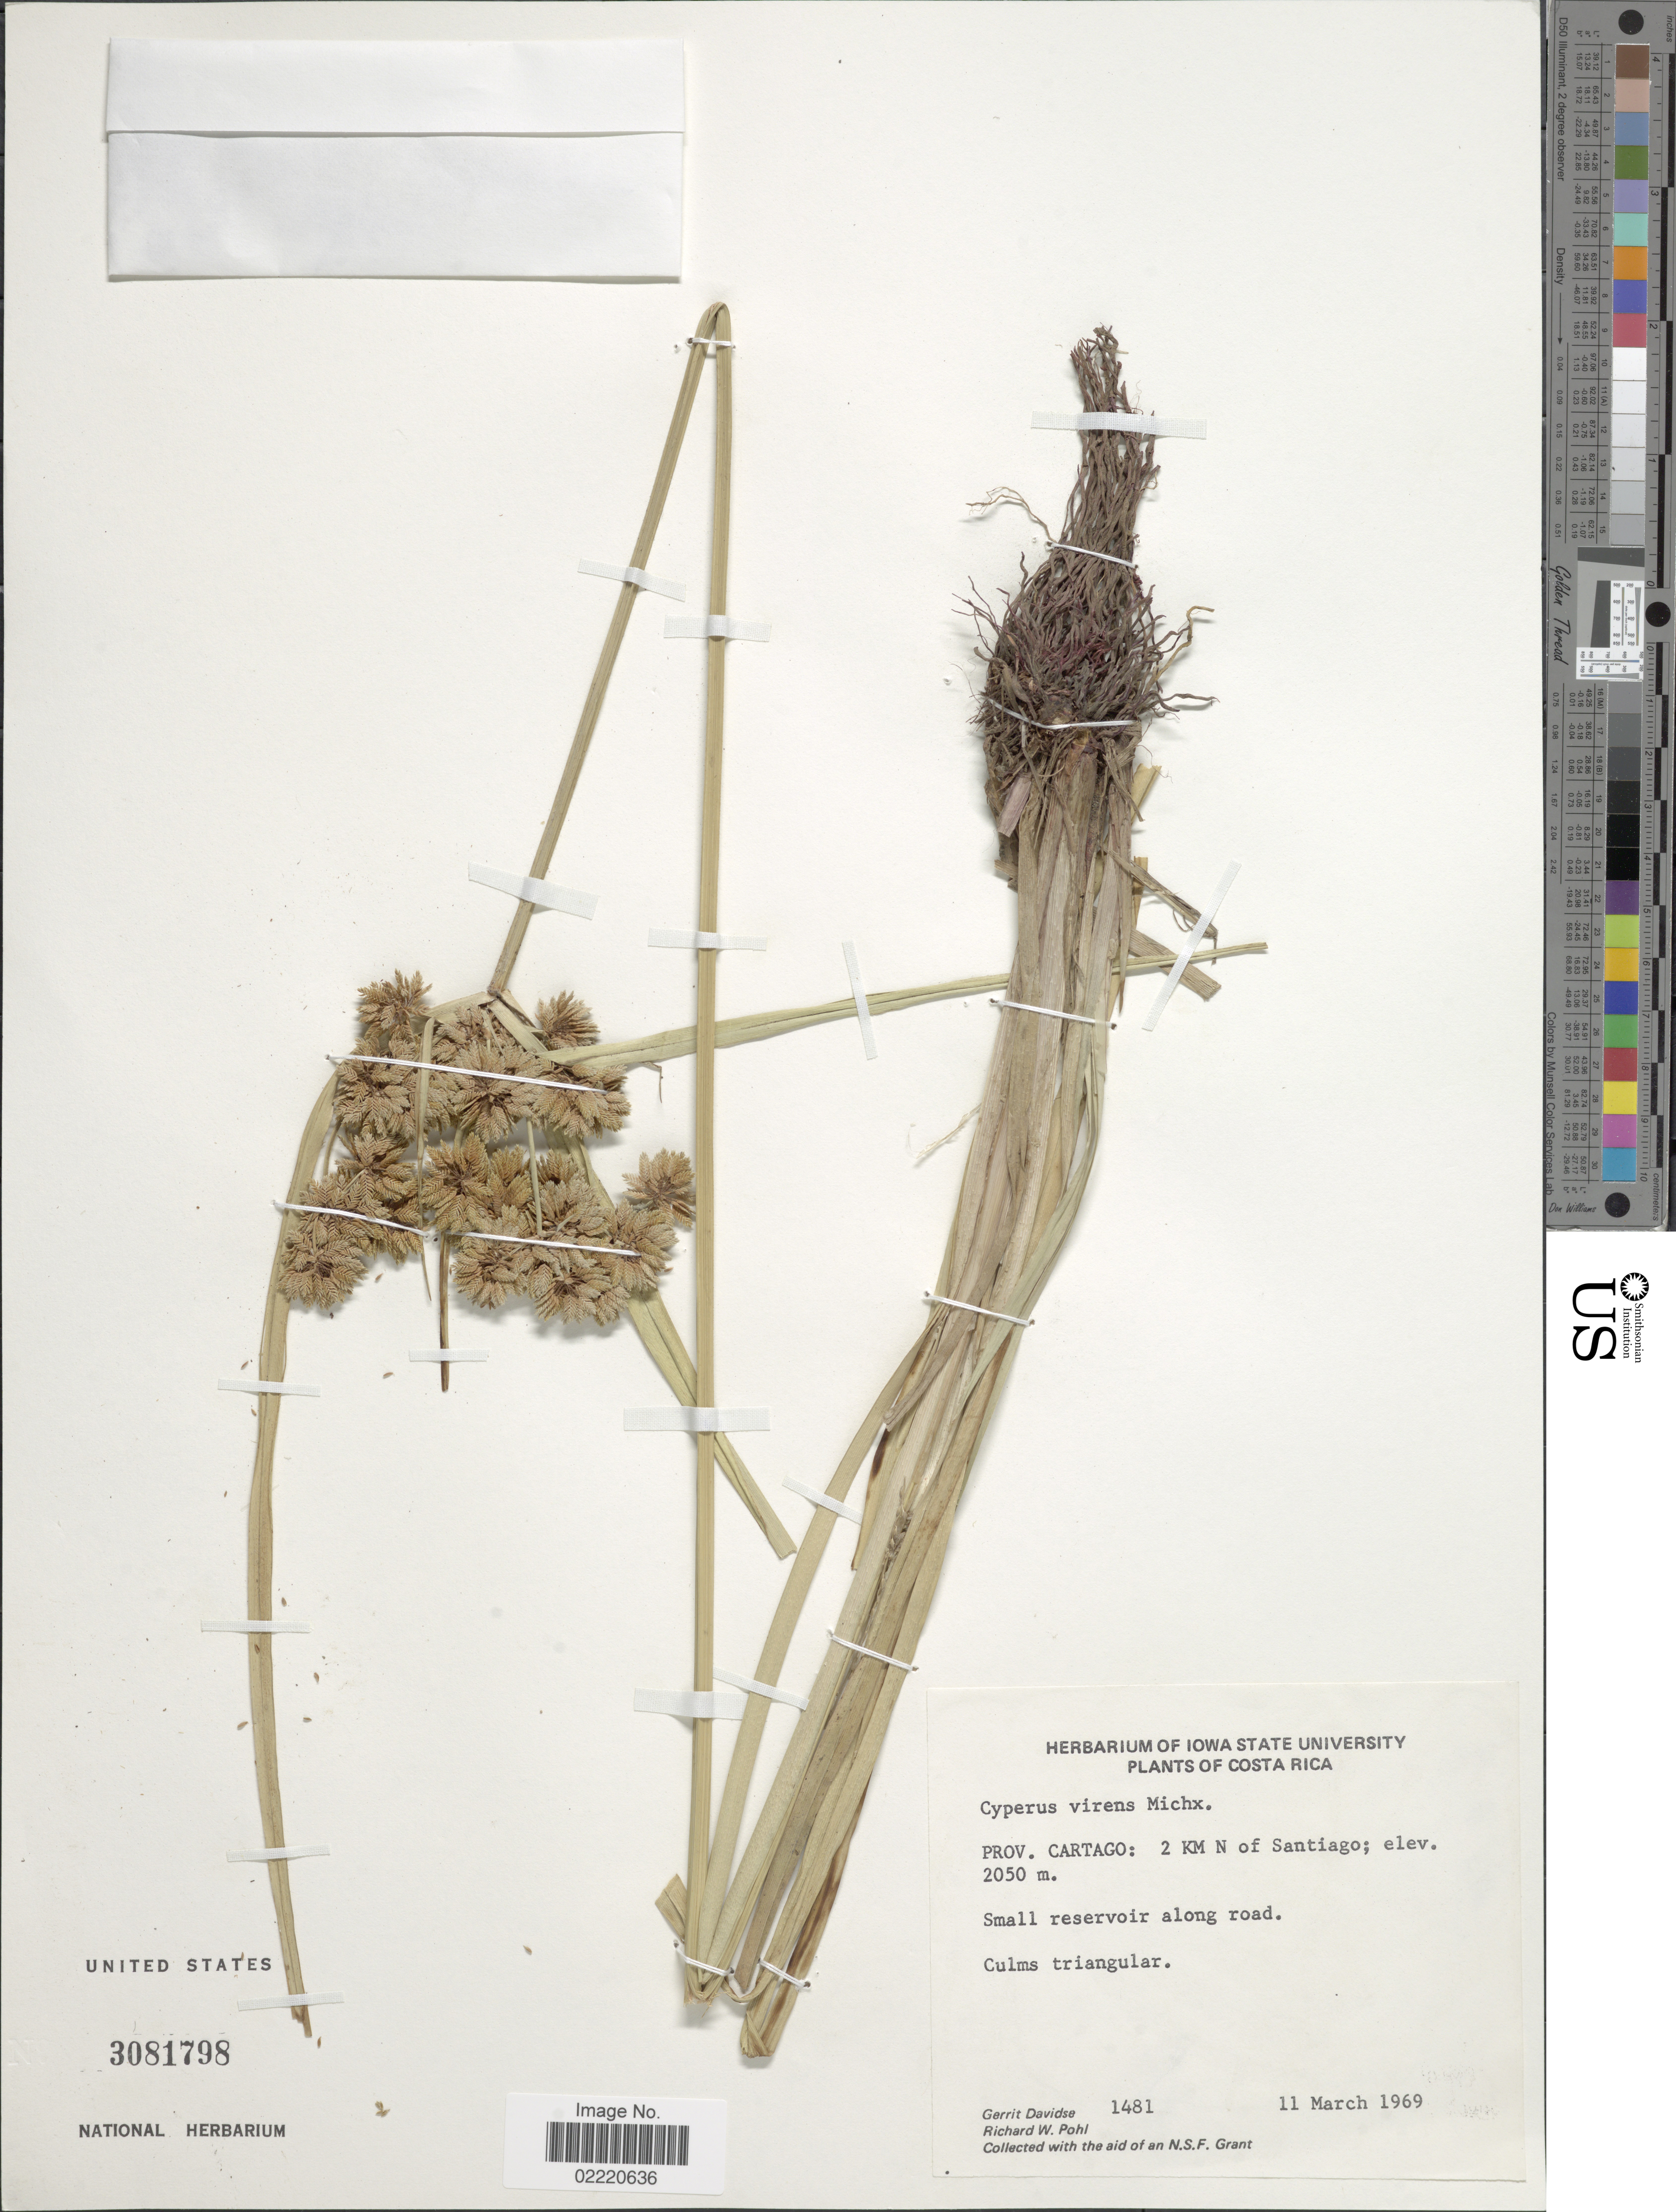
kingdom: Plantae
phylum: Tracheophyta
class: Liliopsida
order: Poales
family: Cyperaceae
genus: Cyperus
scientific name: Cyperus virens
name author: Michx.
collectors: G. Davidse & R. W. Pohl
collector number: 1481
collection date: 1969-03-11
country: Costa Rica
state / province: Cartago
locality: Prov. Cartago: 2 km N of Santiago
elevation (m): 2050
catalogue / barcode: US 3081798